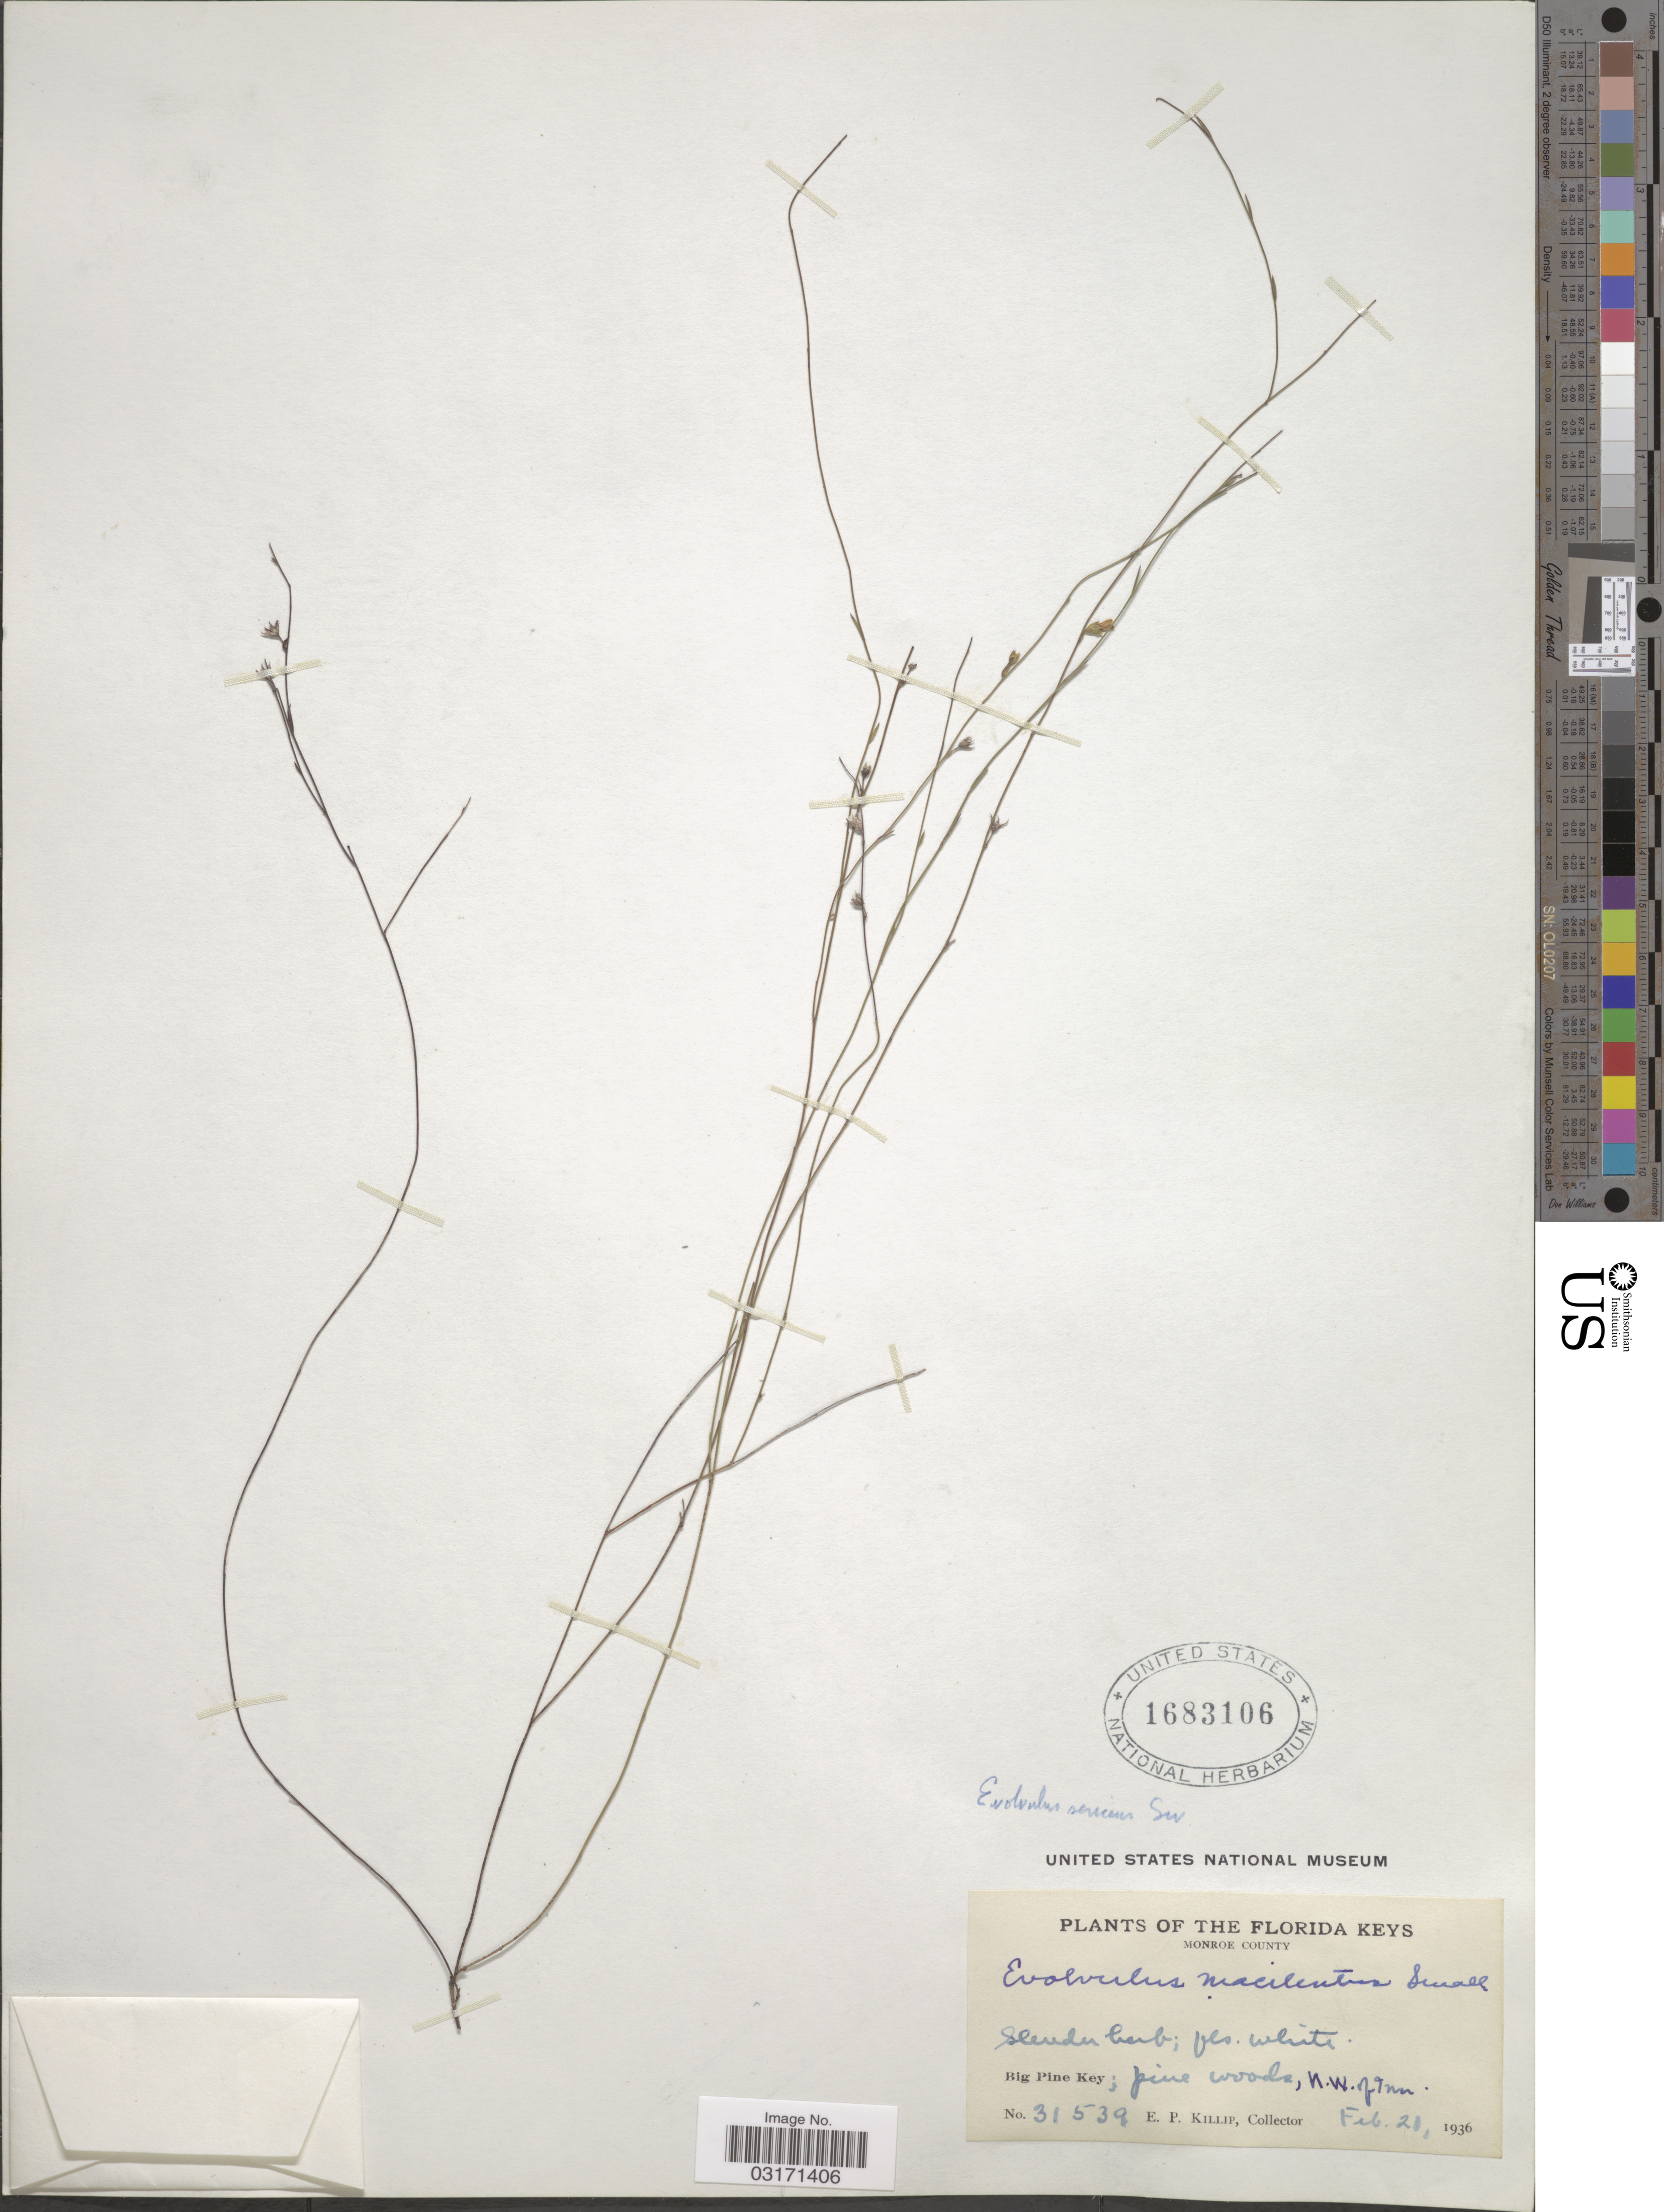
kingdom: Plantae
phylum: Tracheophyta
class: Magnoliopsida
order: Solanales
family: Convolvulaceae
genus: Evolvulus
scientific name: Evolvulus sericeus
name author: Sw.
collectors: E. P. Killip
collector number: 31539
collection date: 1936-02-21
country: United States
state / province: Florida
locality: The Florida Keys, Monroe County, Big Pine Key; pine woods, N.W. of Inn.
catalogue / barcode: US 1683106